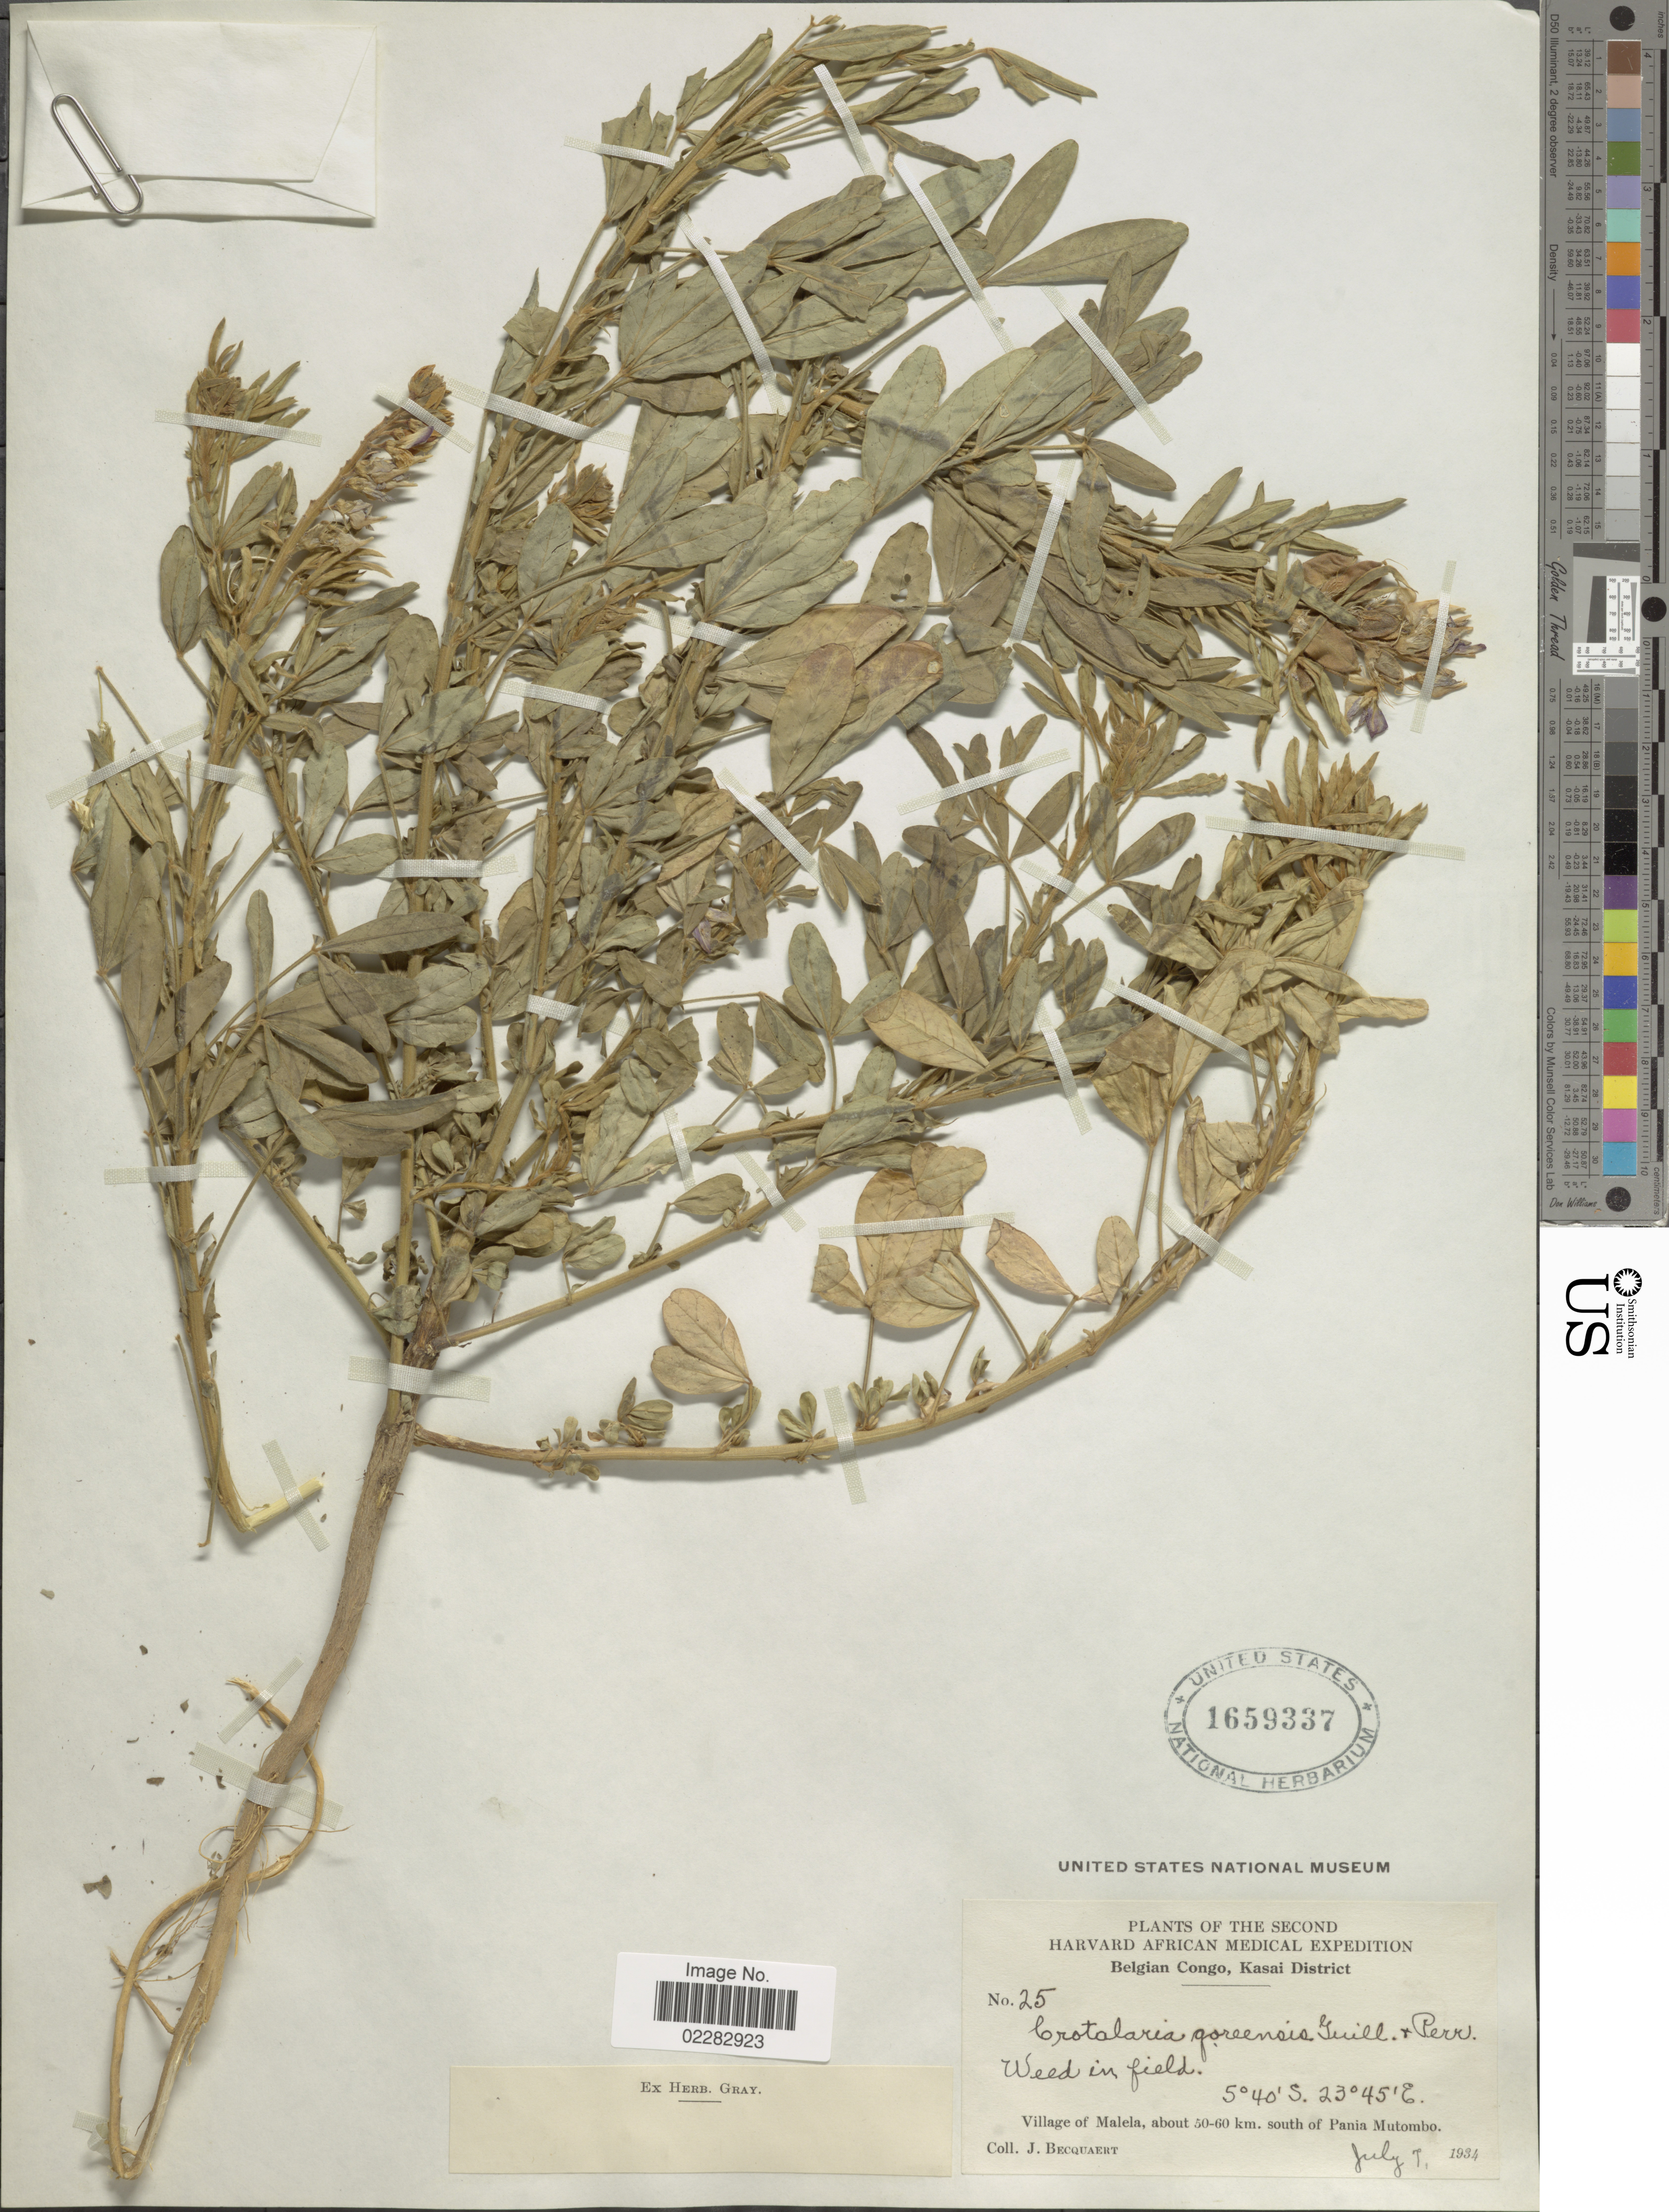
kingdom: Plantae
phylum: Tracheophyta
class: Magnoliopsida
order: Fabales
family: Fabaceae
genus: Crotalaria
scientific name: Crotalaria goreensis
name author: Guill. & Perr.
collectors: J. Becquaert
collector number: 25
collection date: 1934-07-07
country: Congo, Democratic Republic of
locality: Kasai District, weed in field, Village of Malela, about 50-60 km. south of Pania Mutombo.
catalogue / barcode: US 1659337